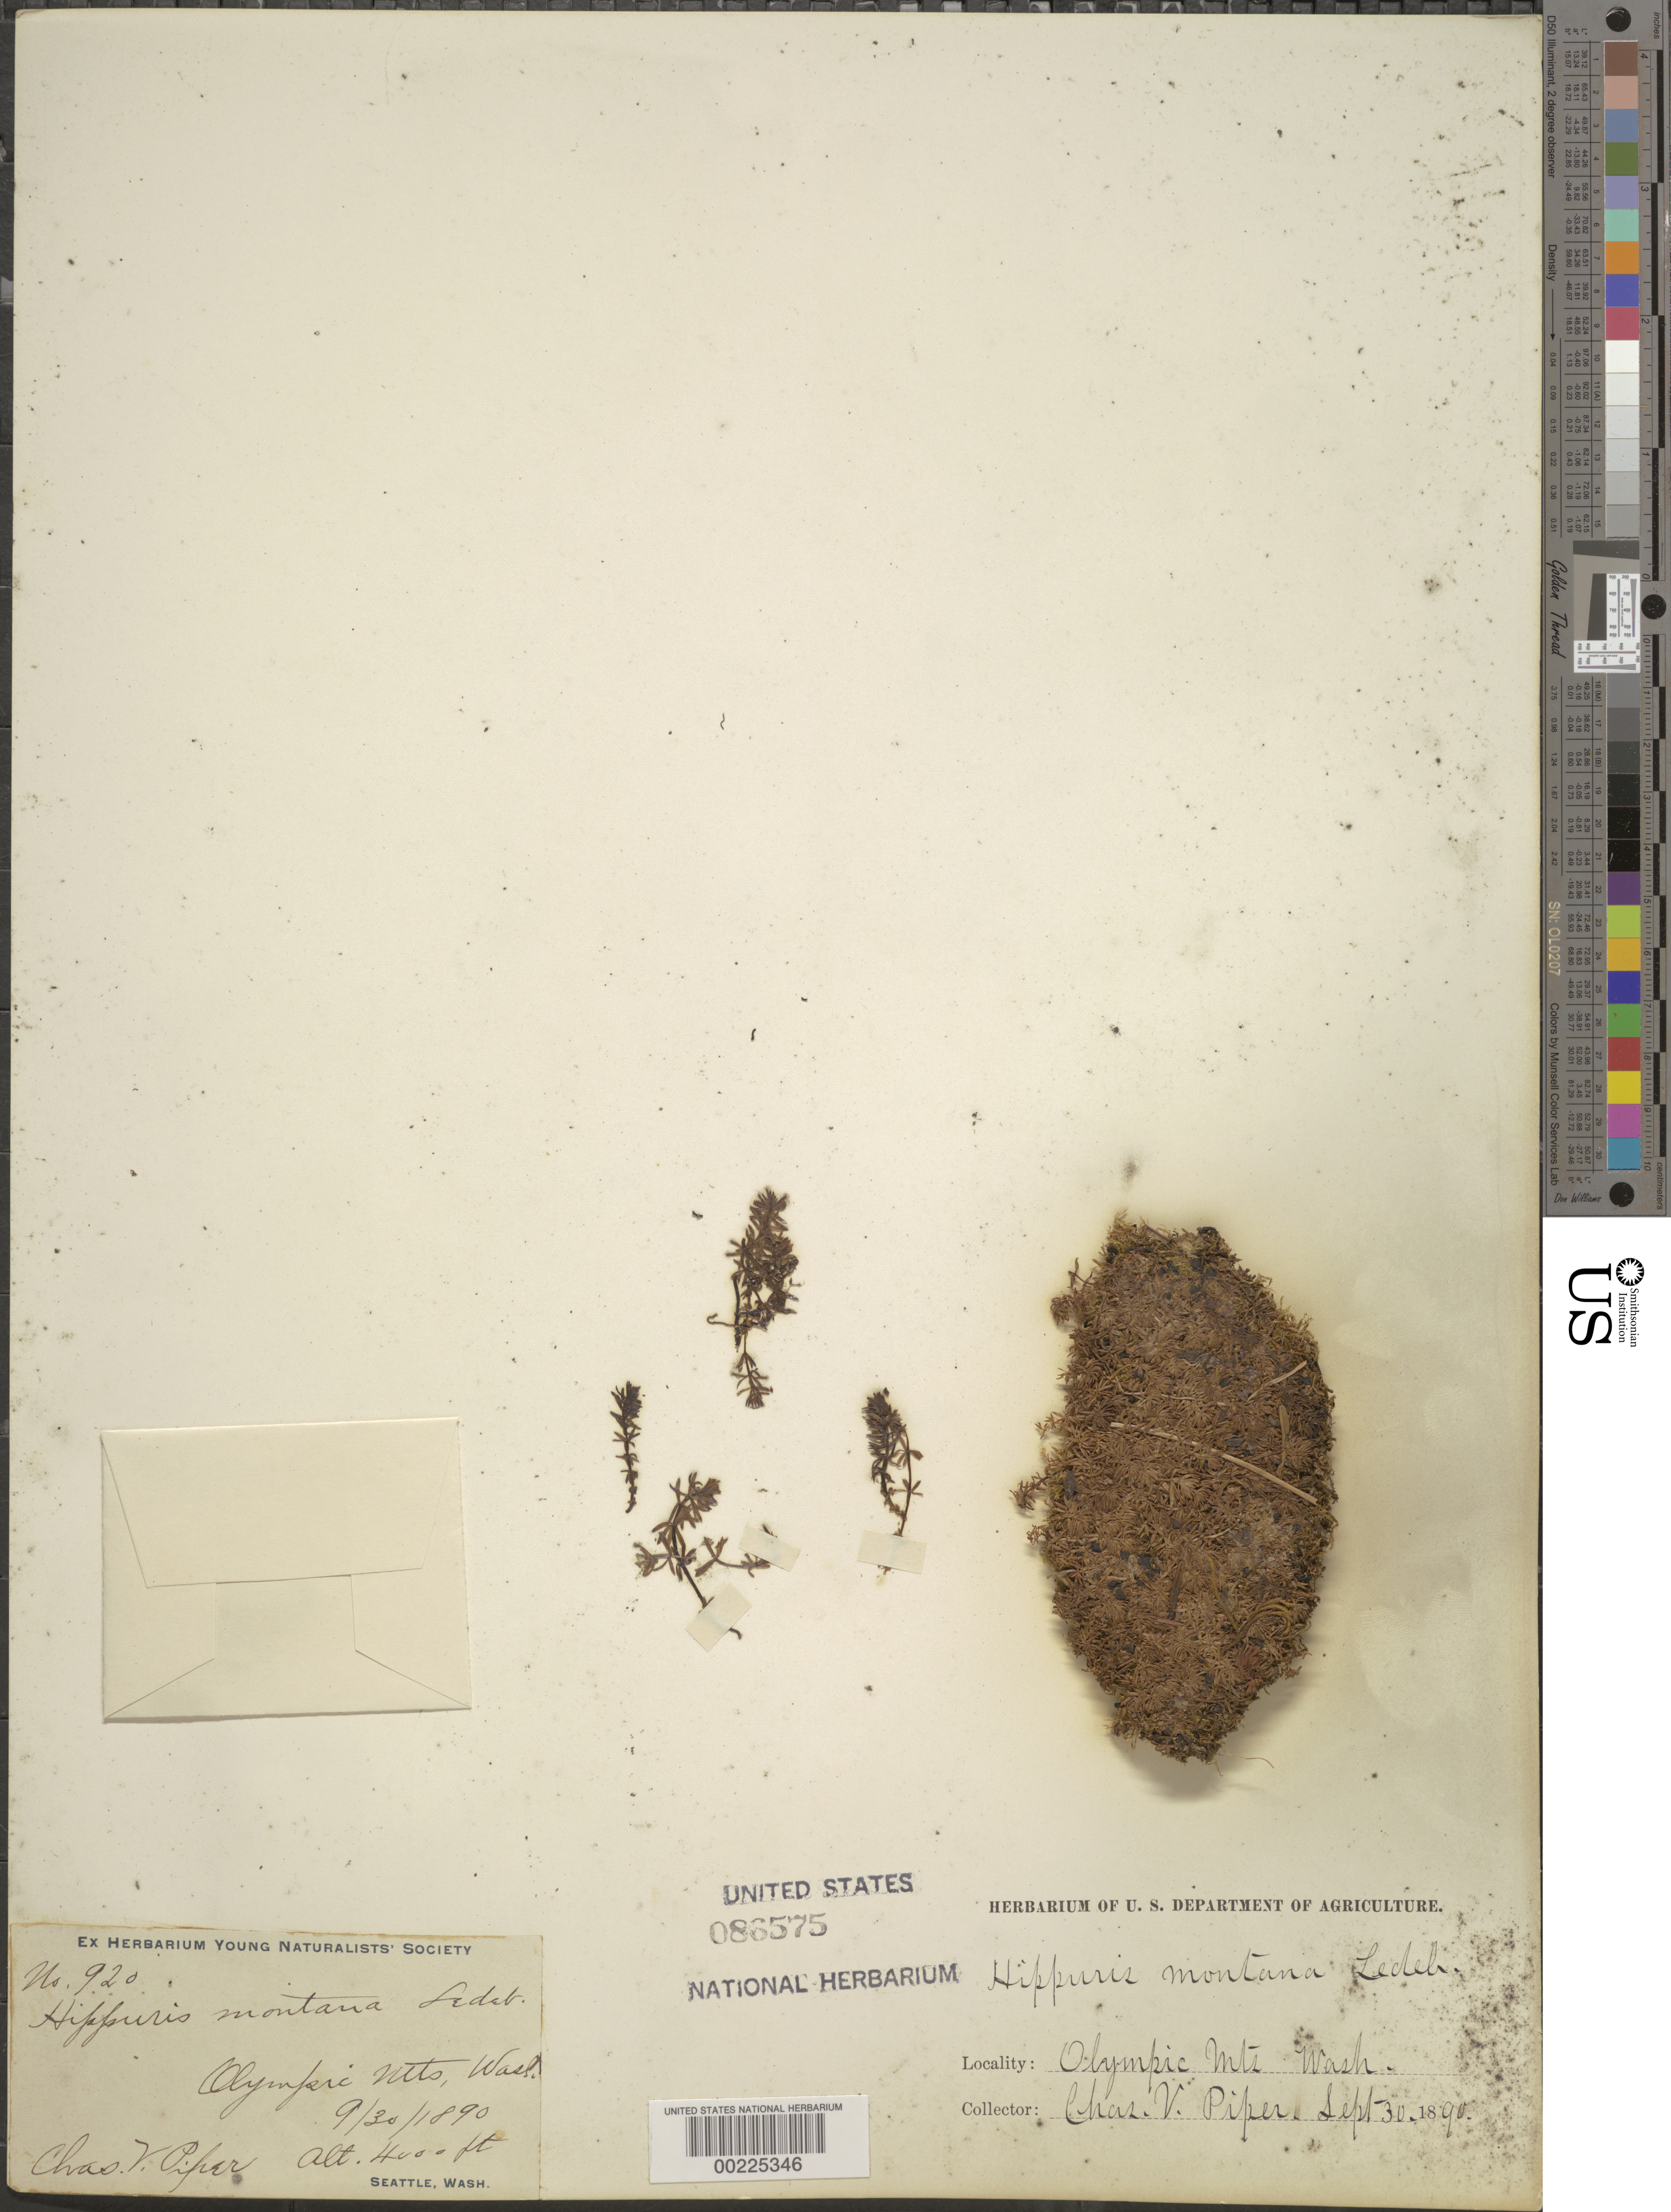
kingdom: Plantae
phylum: Tracheophyta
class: Magnoliopsida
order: Lamiales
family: Plantaginaceae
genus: Hippuris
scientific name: Hippuris montana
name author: Ledeb. ex Rchb.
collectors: C. V. Piper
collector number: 920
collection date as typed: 30 Sep 1890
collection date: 1890-09-30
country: United States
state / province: Washington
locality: Olympic mts.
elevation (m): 1219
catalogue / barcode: US 86575